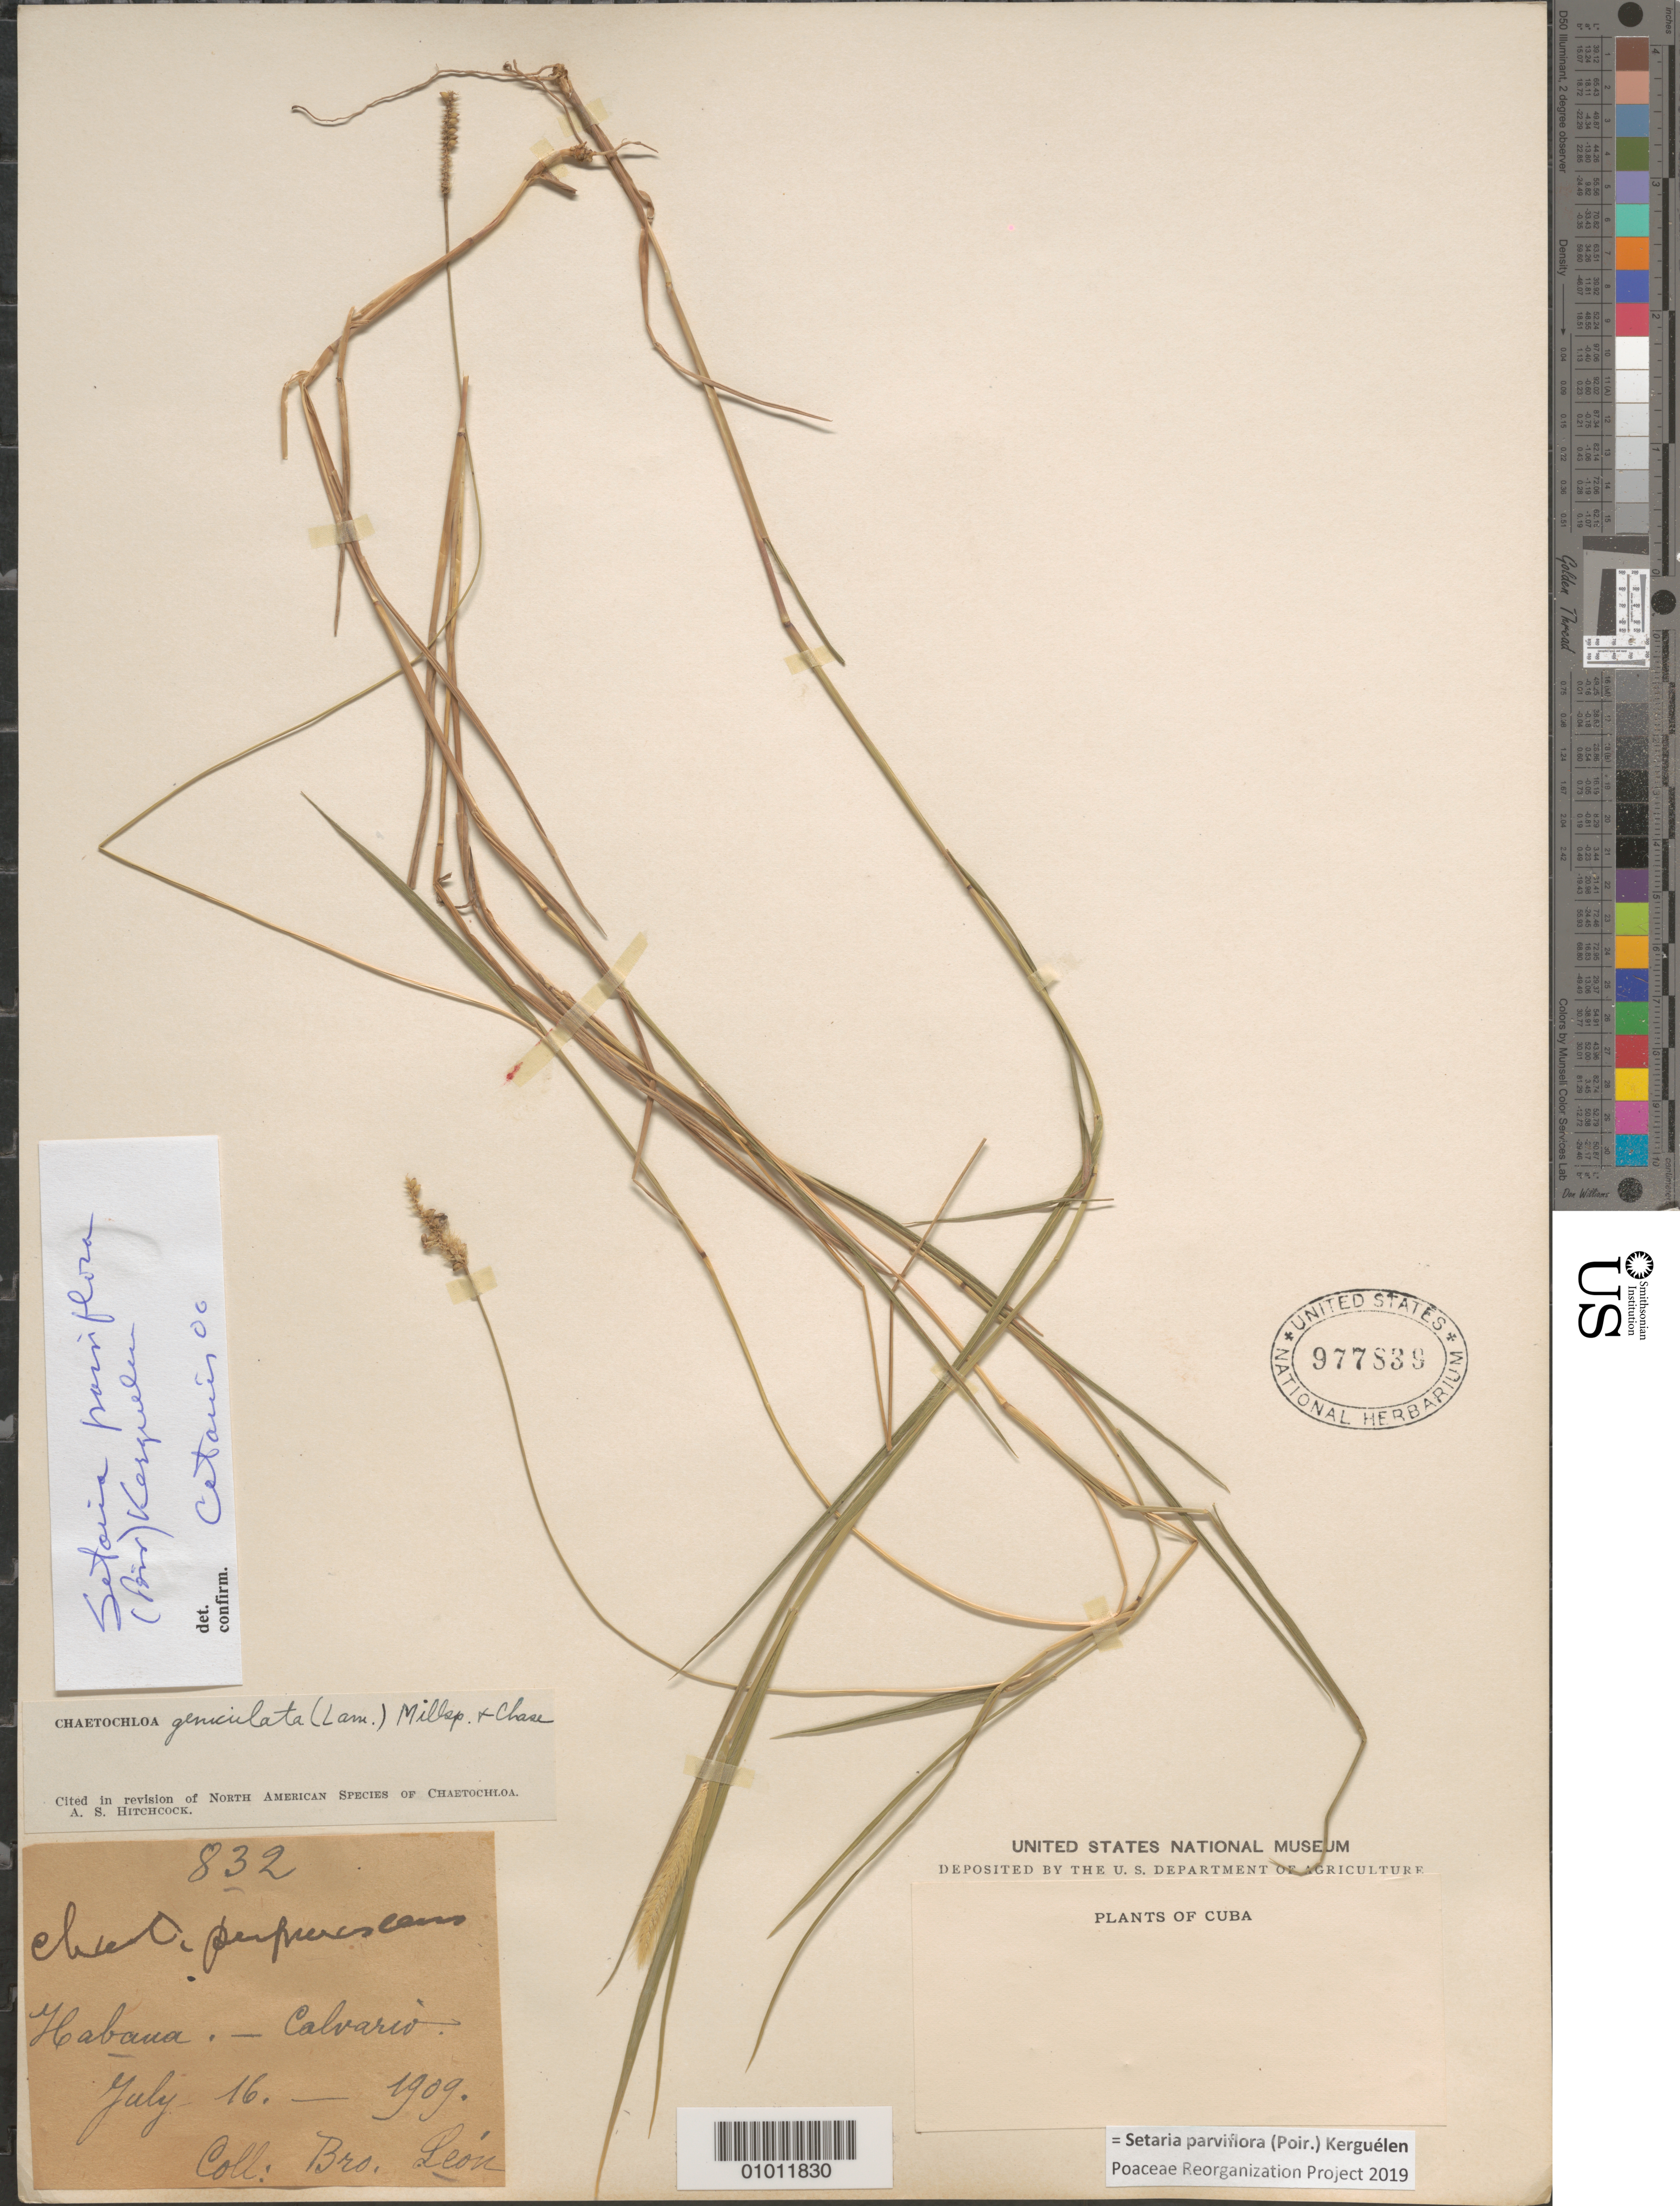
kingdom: Plantae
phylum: Tracheophyta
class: Liliopsida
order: Poales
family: Poaceae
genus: Setaria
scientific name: Setaria parviflora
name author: (Poir.) Kerguélen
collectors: Bro. León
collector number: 832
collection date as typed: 16 Jul 1909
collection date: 1909-07-16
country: Cuba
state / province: La Habana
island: Cuba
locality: Calvario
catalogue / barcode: US 977839